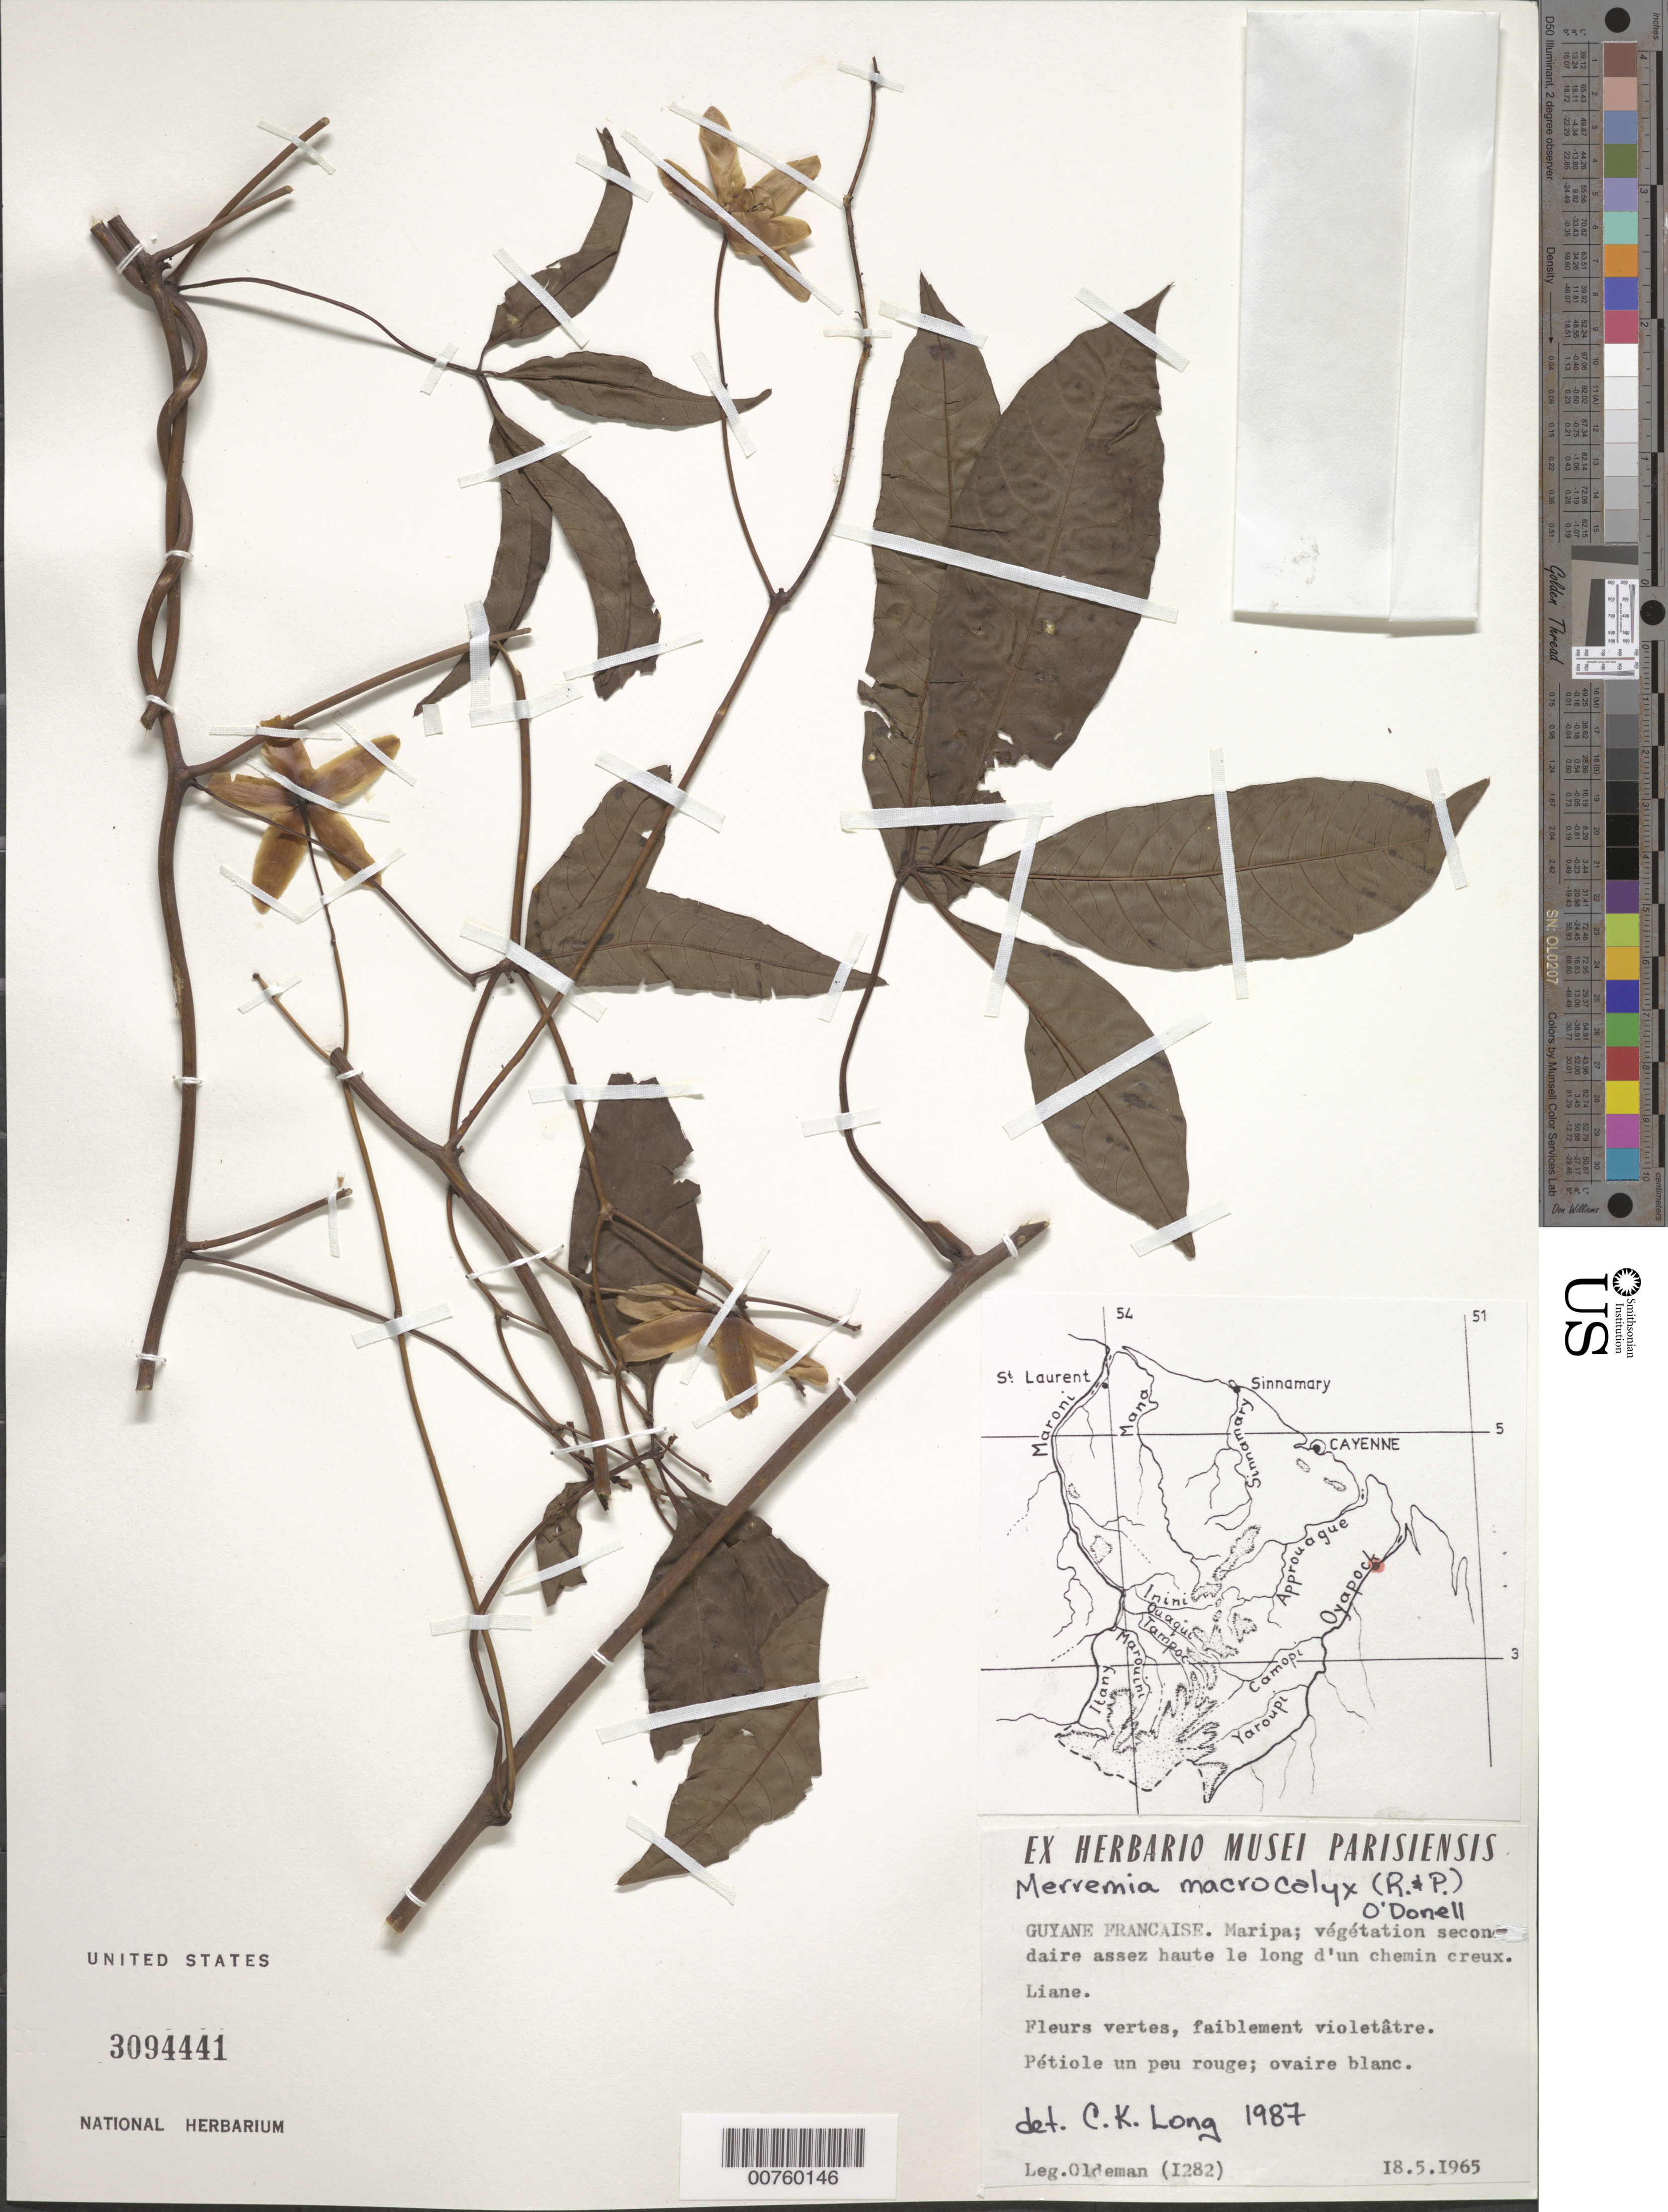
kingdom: Plantae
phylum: Tracheophyta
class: Magnoliopsida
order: Solanales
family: Convolvulaceae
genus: Distimake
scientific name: Distimake macrocalyx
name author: (Ruiz & Pav.) A. R. Simões & Staples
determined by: Strong, Mark T., (BOT), Smithsonian Institution - National Museum of Natural History (UNITED STATES)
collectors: R. Oldeman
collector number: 1282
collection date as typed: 18-May-65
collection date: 1965-05-18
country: French Guiana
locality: Maripa, Bas-Oyapock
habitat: Secondary vegetation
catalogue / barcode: US 3094441